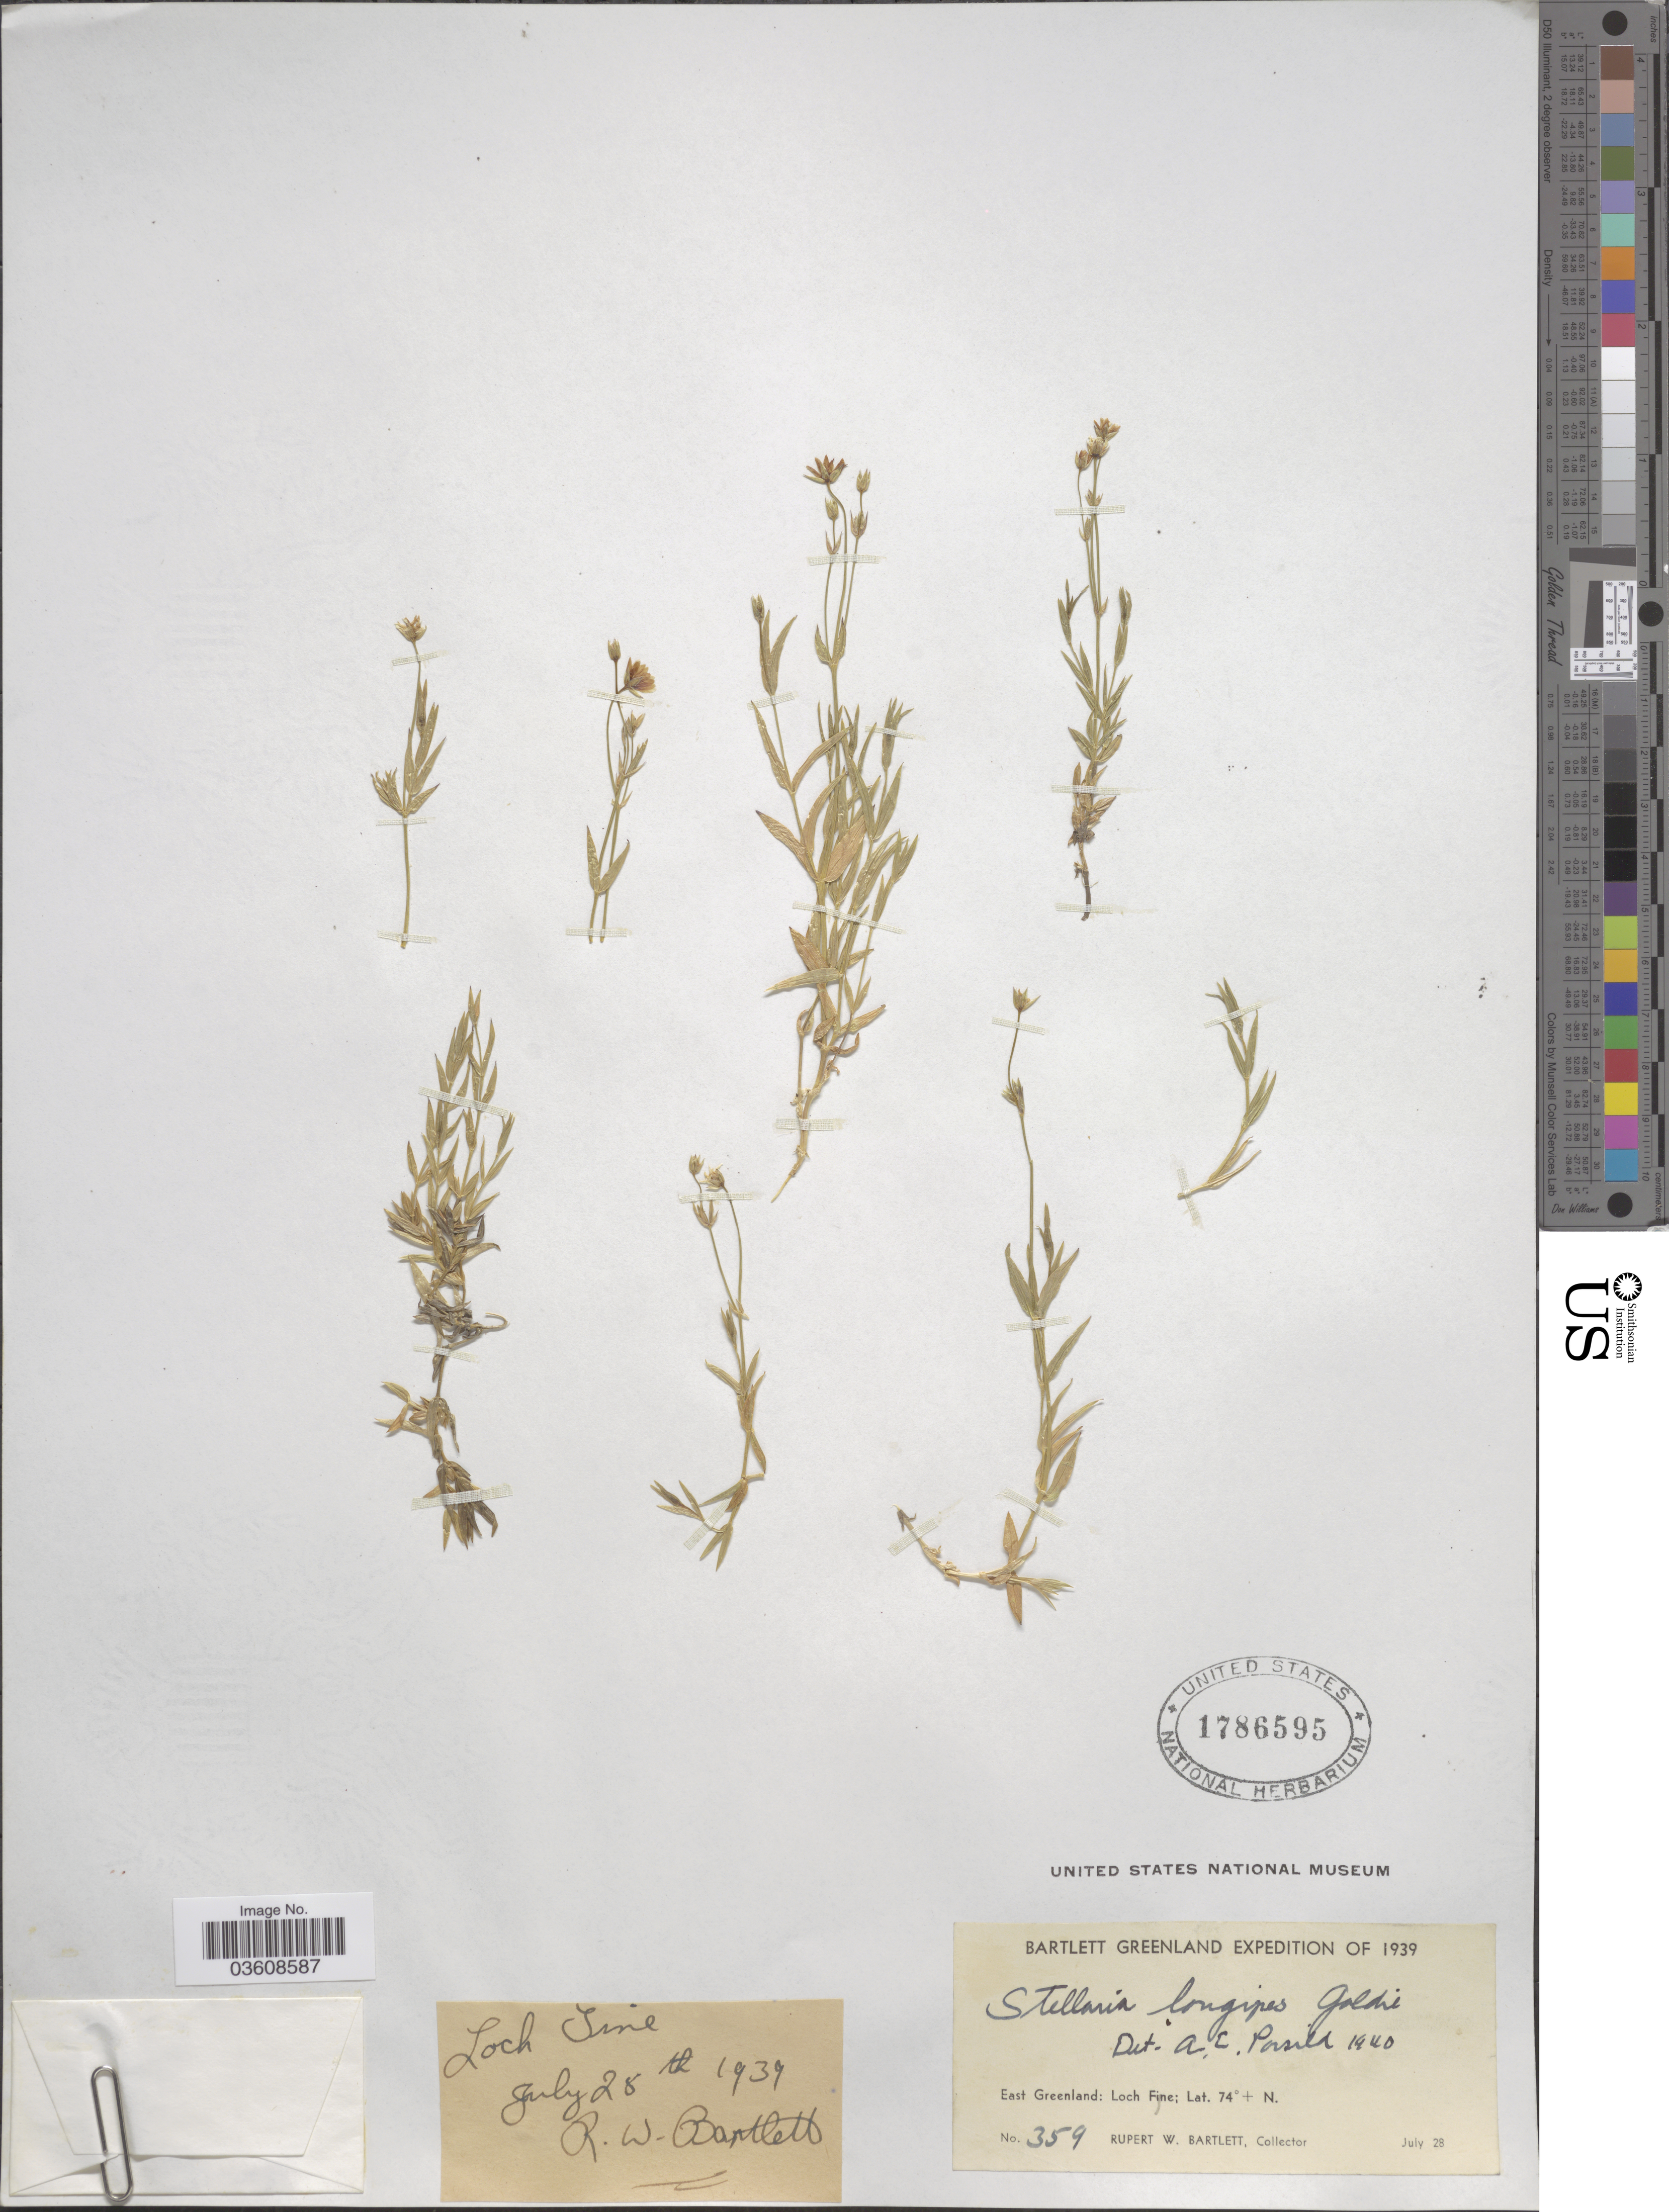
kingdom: Plantae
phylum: Tracheophyta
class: Magnoliopsida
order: Caryophyllales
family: Caryophyllaceae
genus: Stellaria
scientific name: Stellaria longipes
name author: Goldie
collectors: R. W. Bartlett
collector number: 359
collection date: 1939-07-28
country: Greenland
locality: East Greenland: Loch Fine.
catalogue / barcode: US 1786595